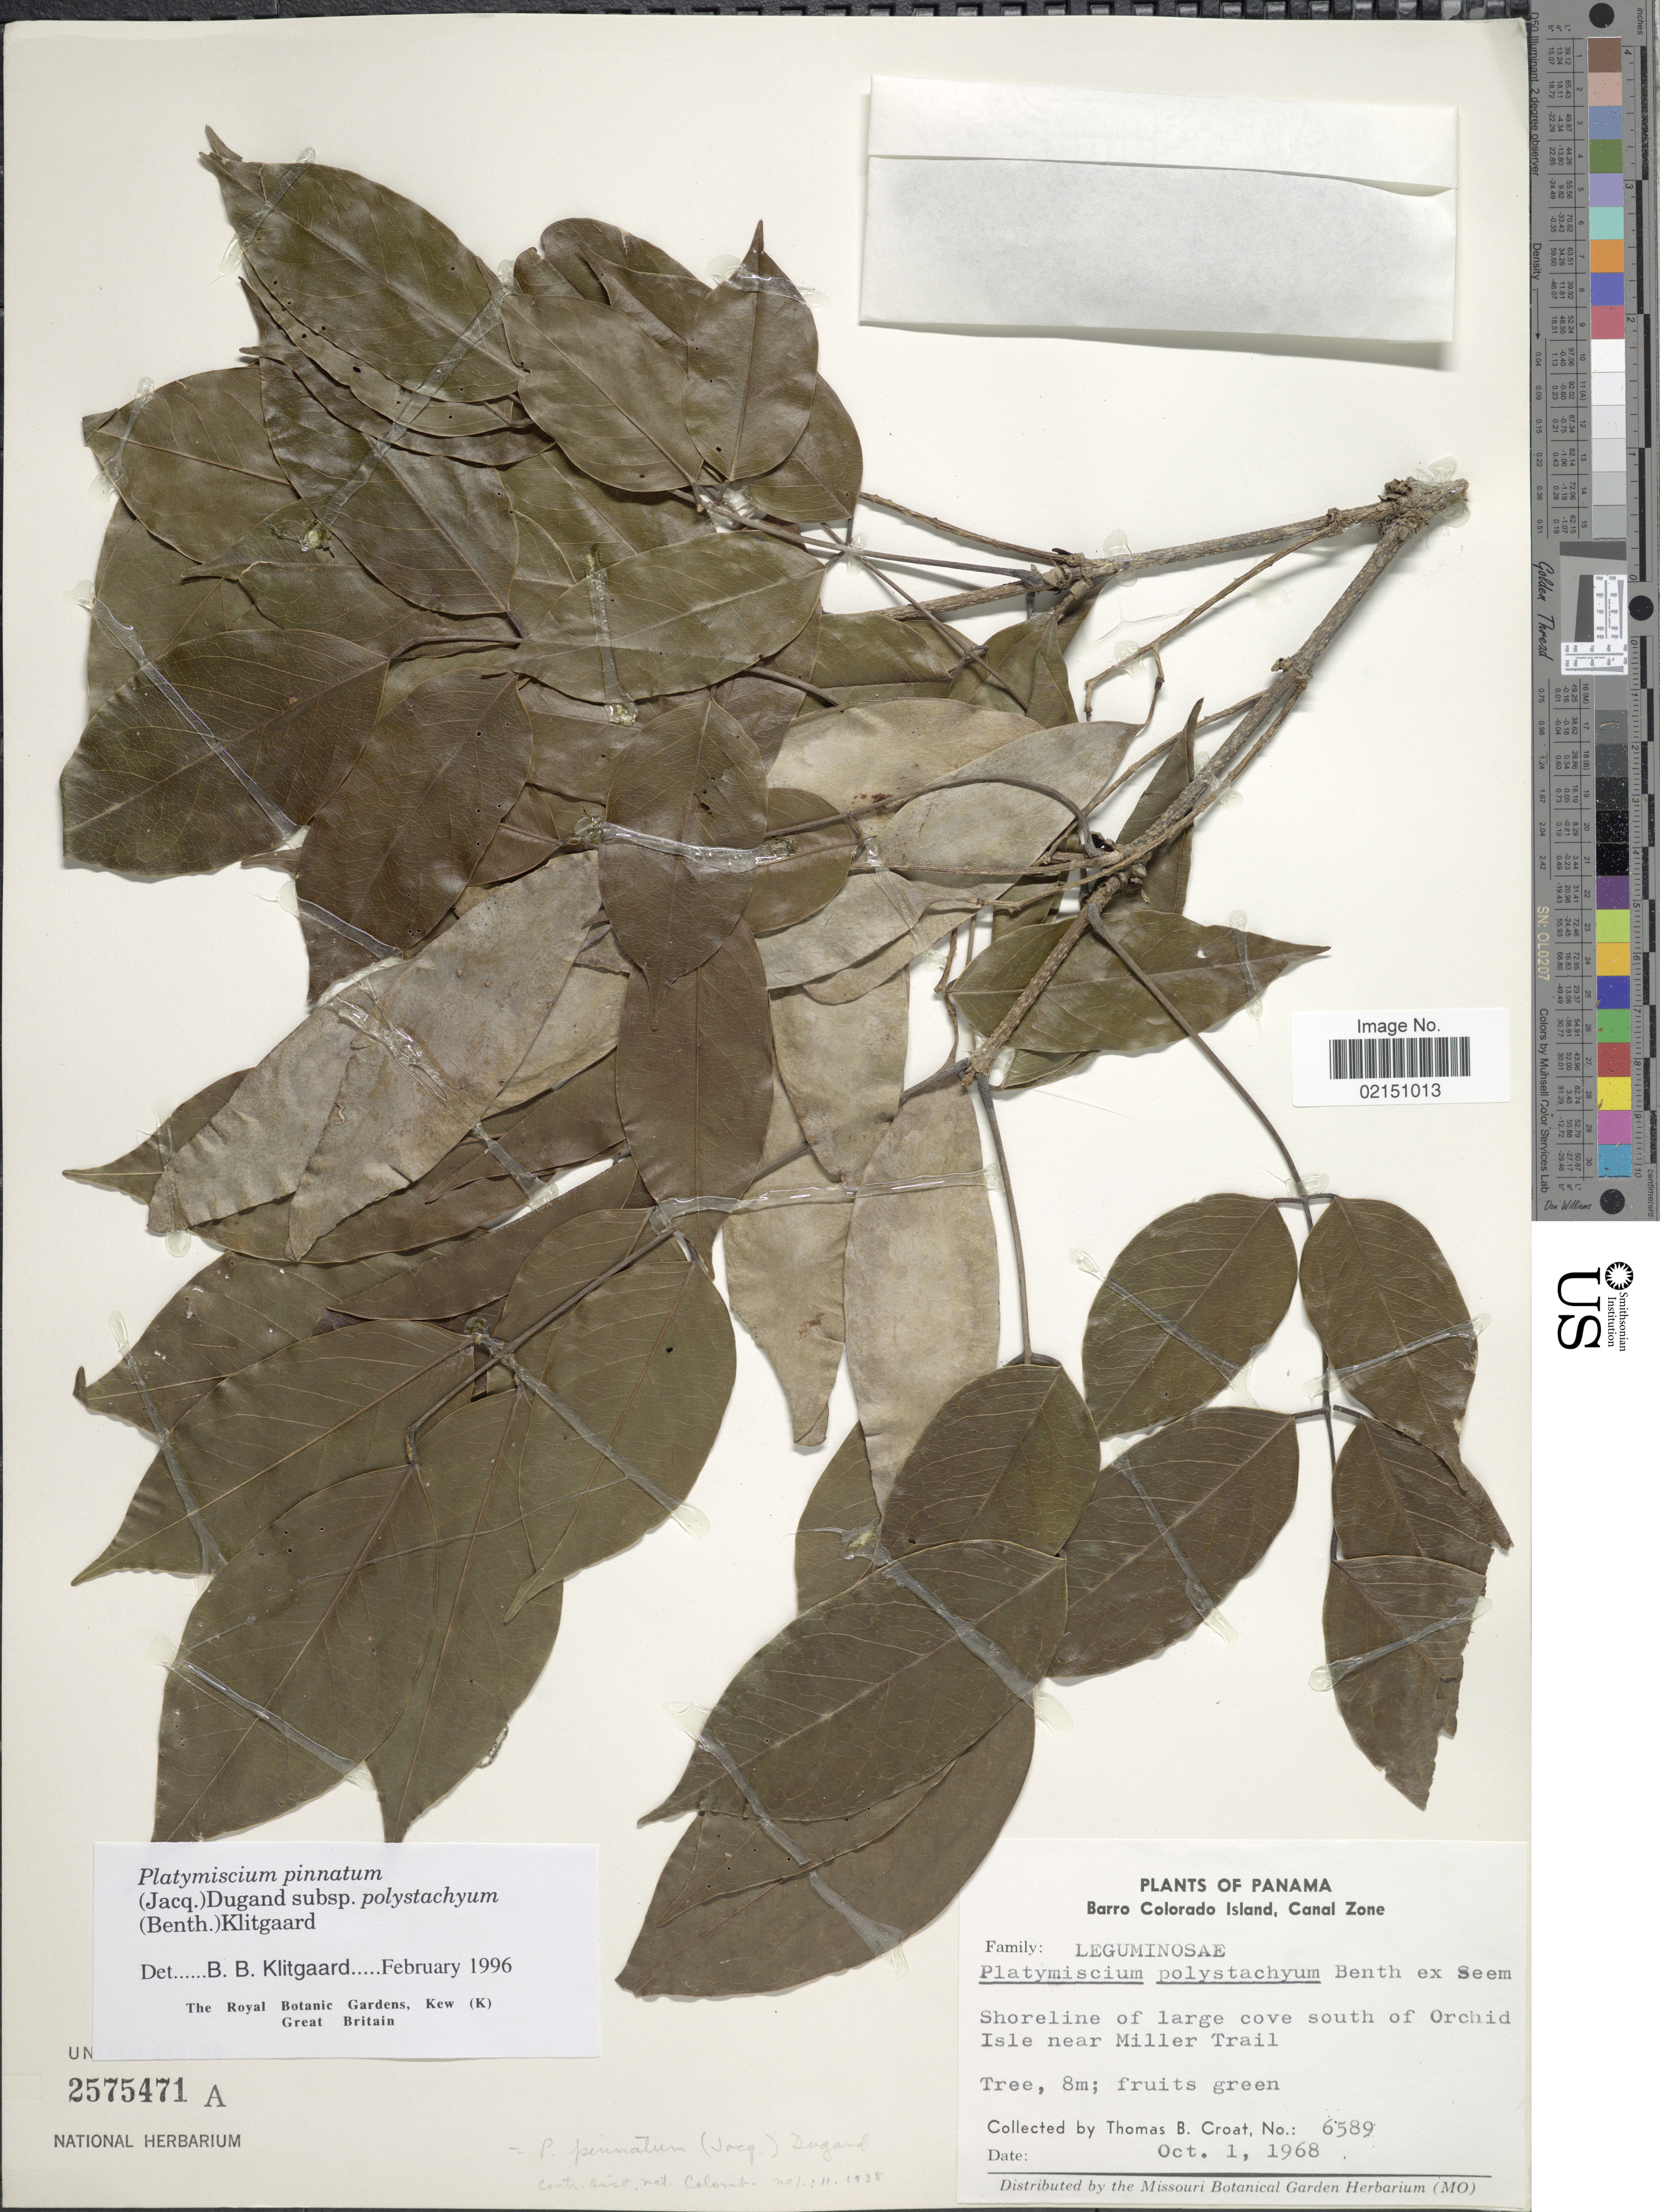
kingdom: Plantae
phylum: Tracheophyta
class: Magnoliopsida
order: Fabales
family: Fabaceae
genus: Platymiscium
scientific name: Platymiscium pinnatum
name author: (Jacq.) Dugand G.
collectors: T. B. Croat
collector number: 6589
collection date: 1968-10-01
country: Panama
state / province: Panamá Oeste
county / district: Canal Zone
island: Barro Colorado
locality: Barro Colorado Island, Canal Zone, Shoreline of large cove south of Orchid Isle near Miller Trail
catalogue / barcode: US 2575471A